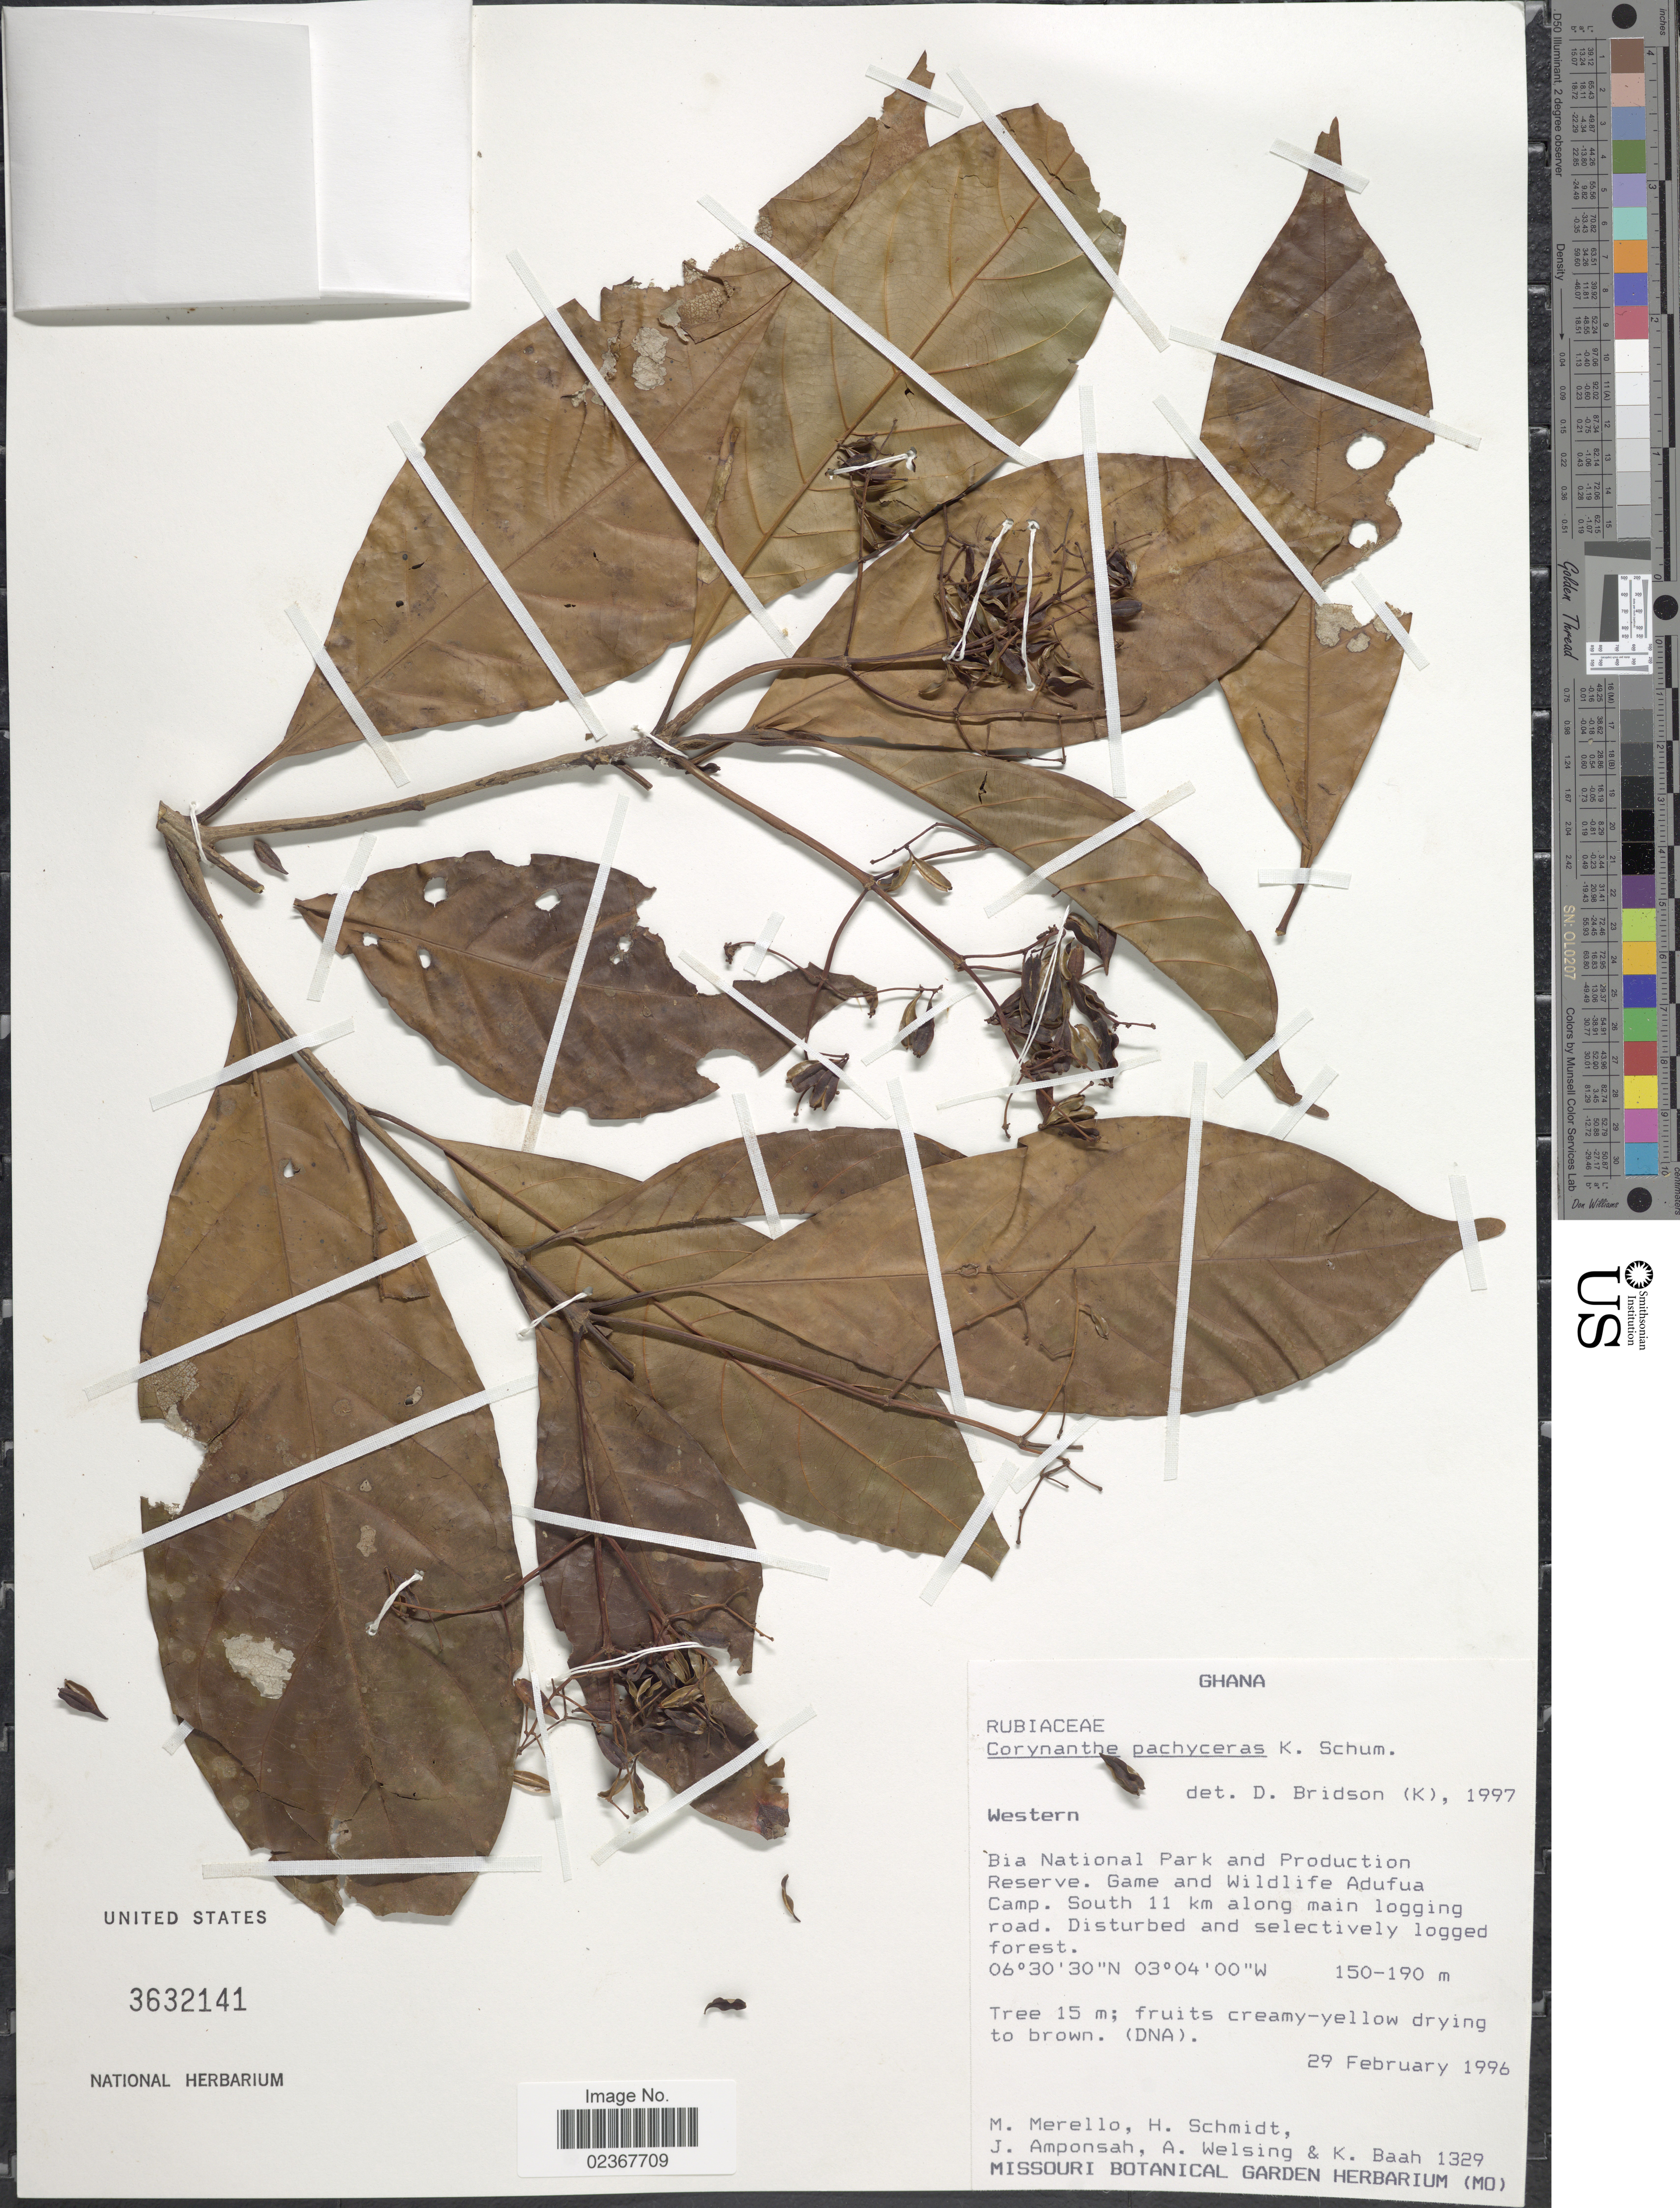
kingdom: Plantae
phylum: Tracheophyta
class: Magnoliopsida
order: Gentianales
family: Rubiaceae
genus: Corynanthe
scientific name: Corynanthe pachyceras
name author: K. Schum.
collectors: M. Merello, H. Schmidt, J. Amponsah, A. Welsing & K. Baah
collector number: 1329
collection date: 1996-02-29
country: Ghana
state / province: Western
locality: Bia National Park and Production Reserve. Game and Wildlife Adufua Camp. South 11 km along main logging road. Disturbed and selectively logged forest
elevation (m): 150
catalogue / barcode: US 3632141